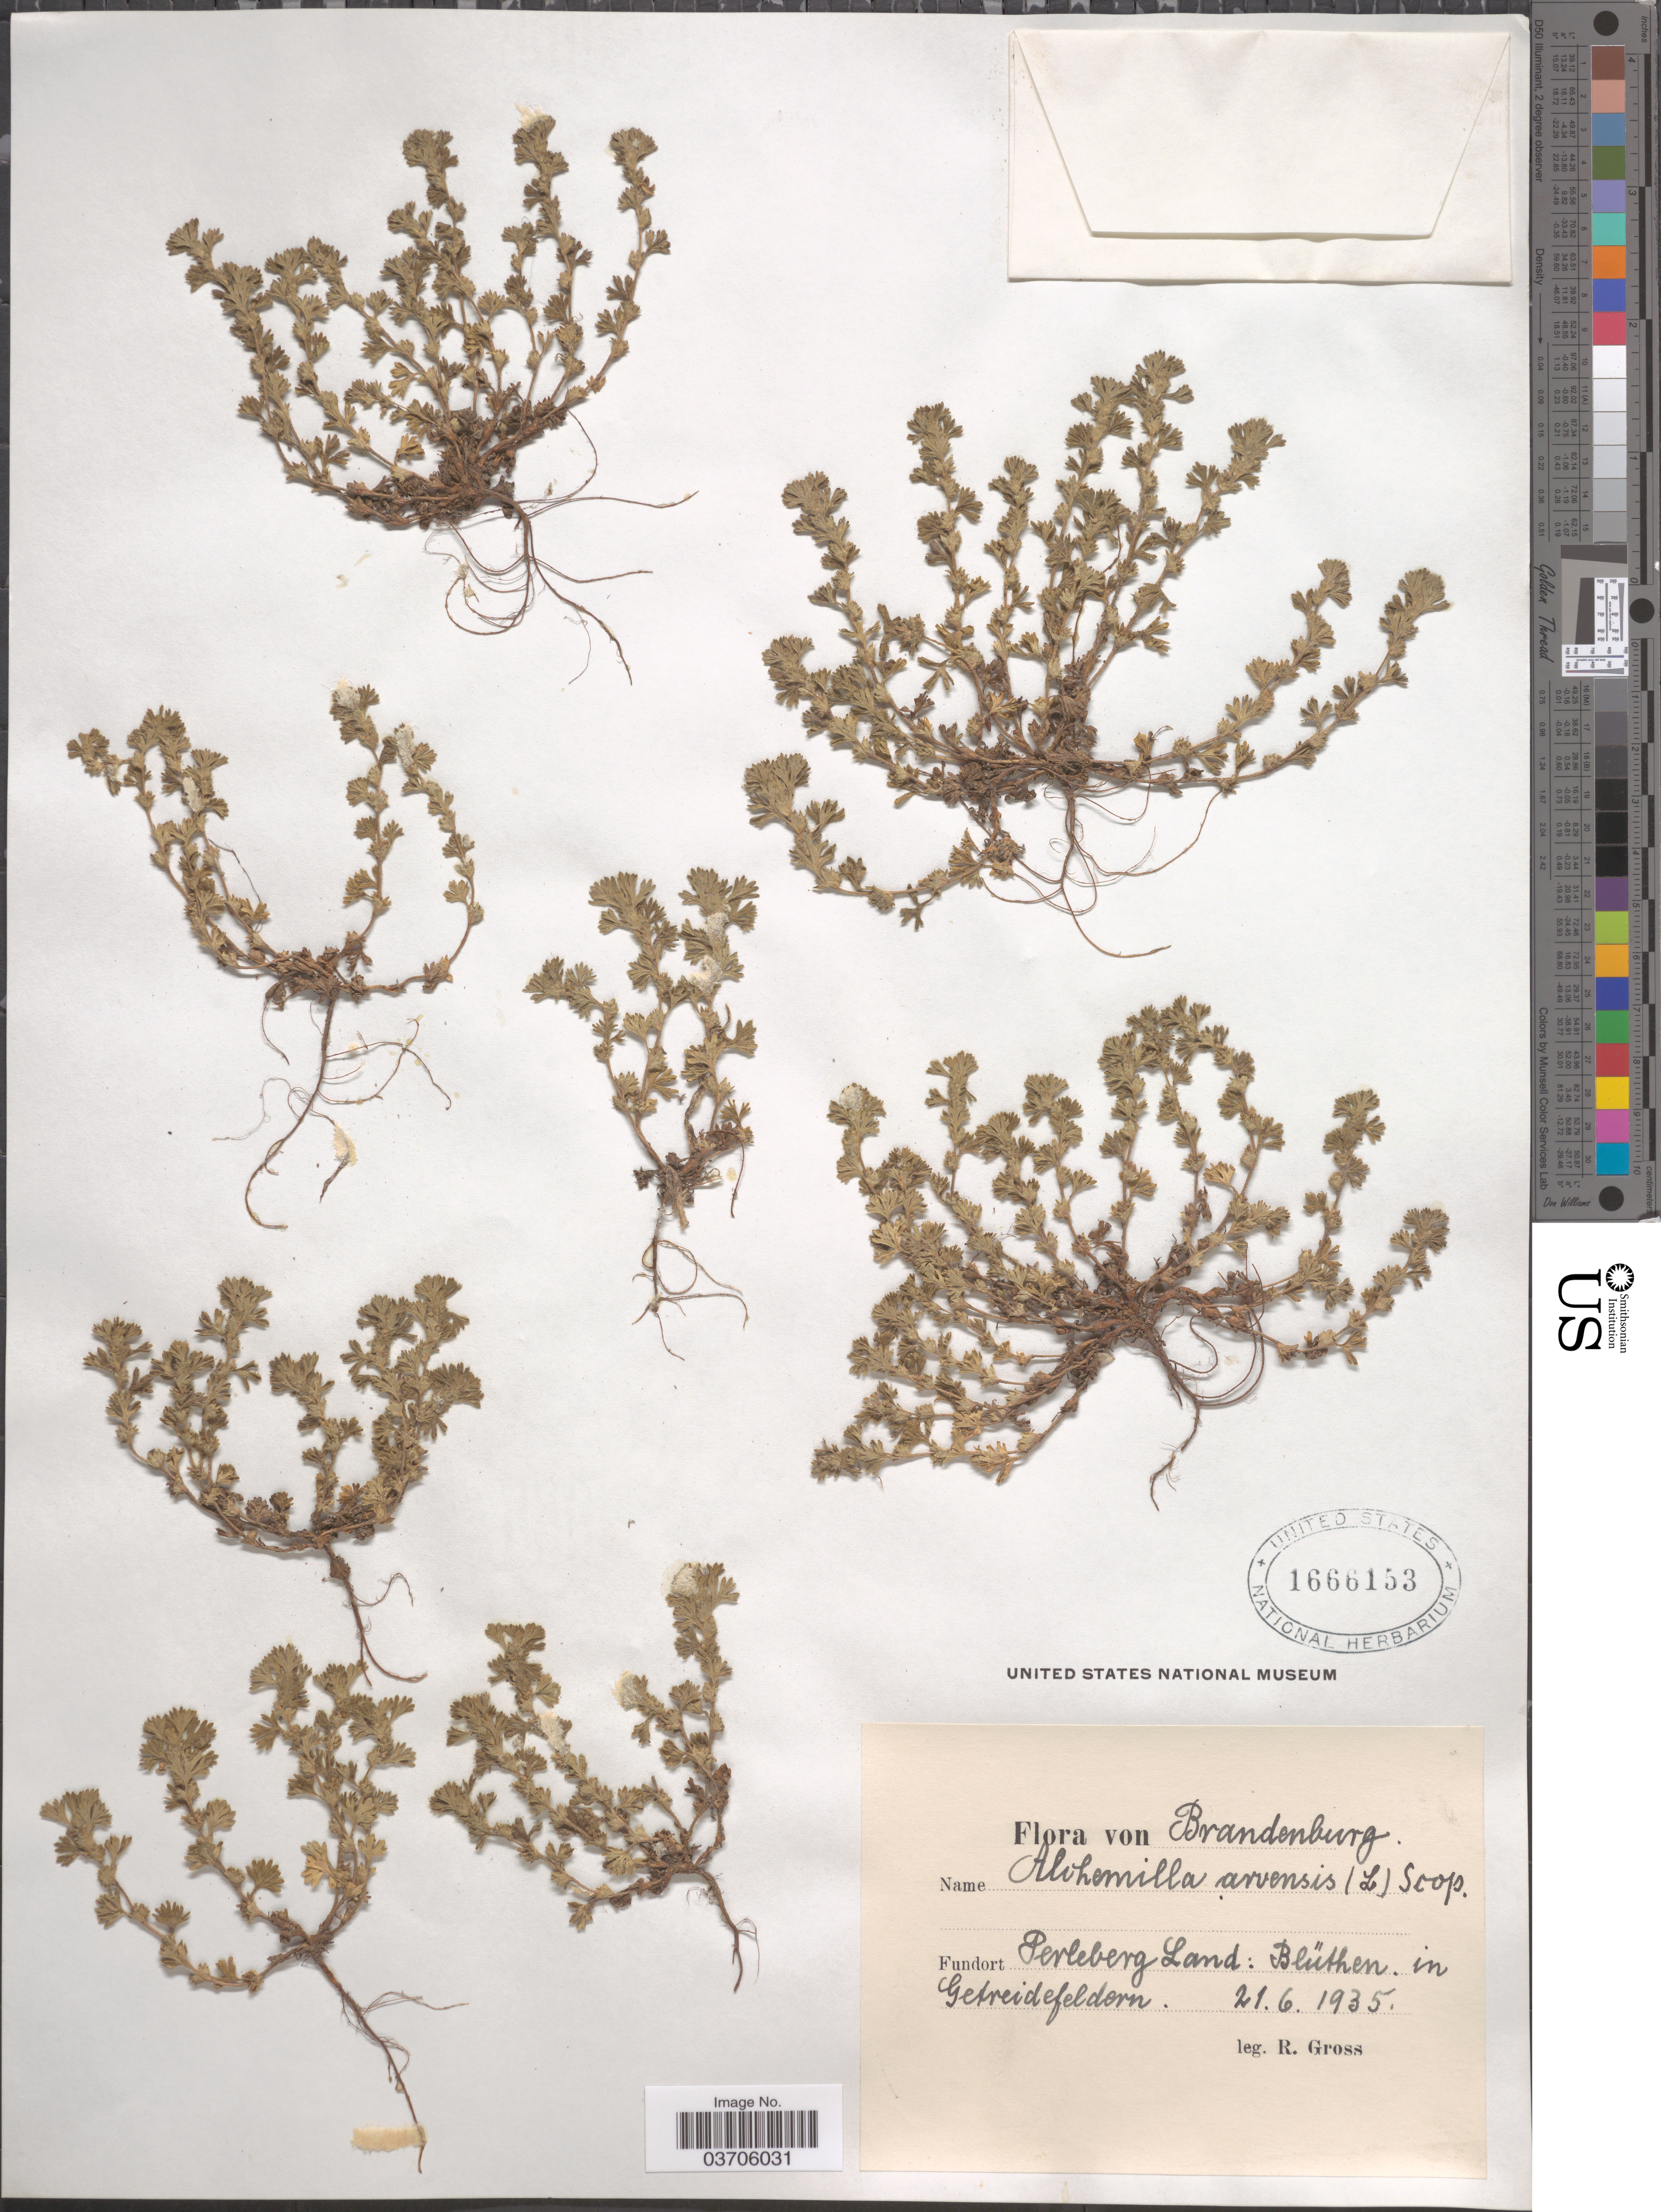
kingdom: Plantae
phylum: Tracheophyta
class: Magnoliopsida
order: Rosales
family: Rosaceae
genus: Aphanes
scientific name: Aphanes arvensis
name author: L.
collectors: R. Gross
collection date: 1935-06-21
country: Germany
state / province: Brandenburg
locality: Perleberg Land: Blüthen. in Getreidefeldorn.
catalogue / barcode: US 1666153